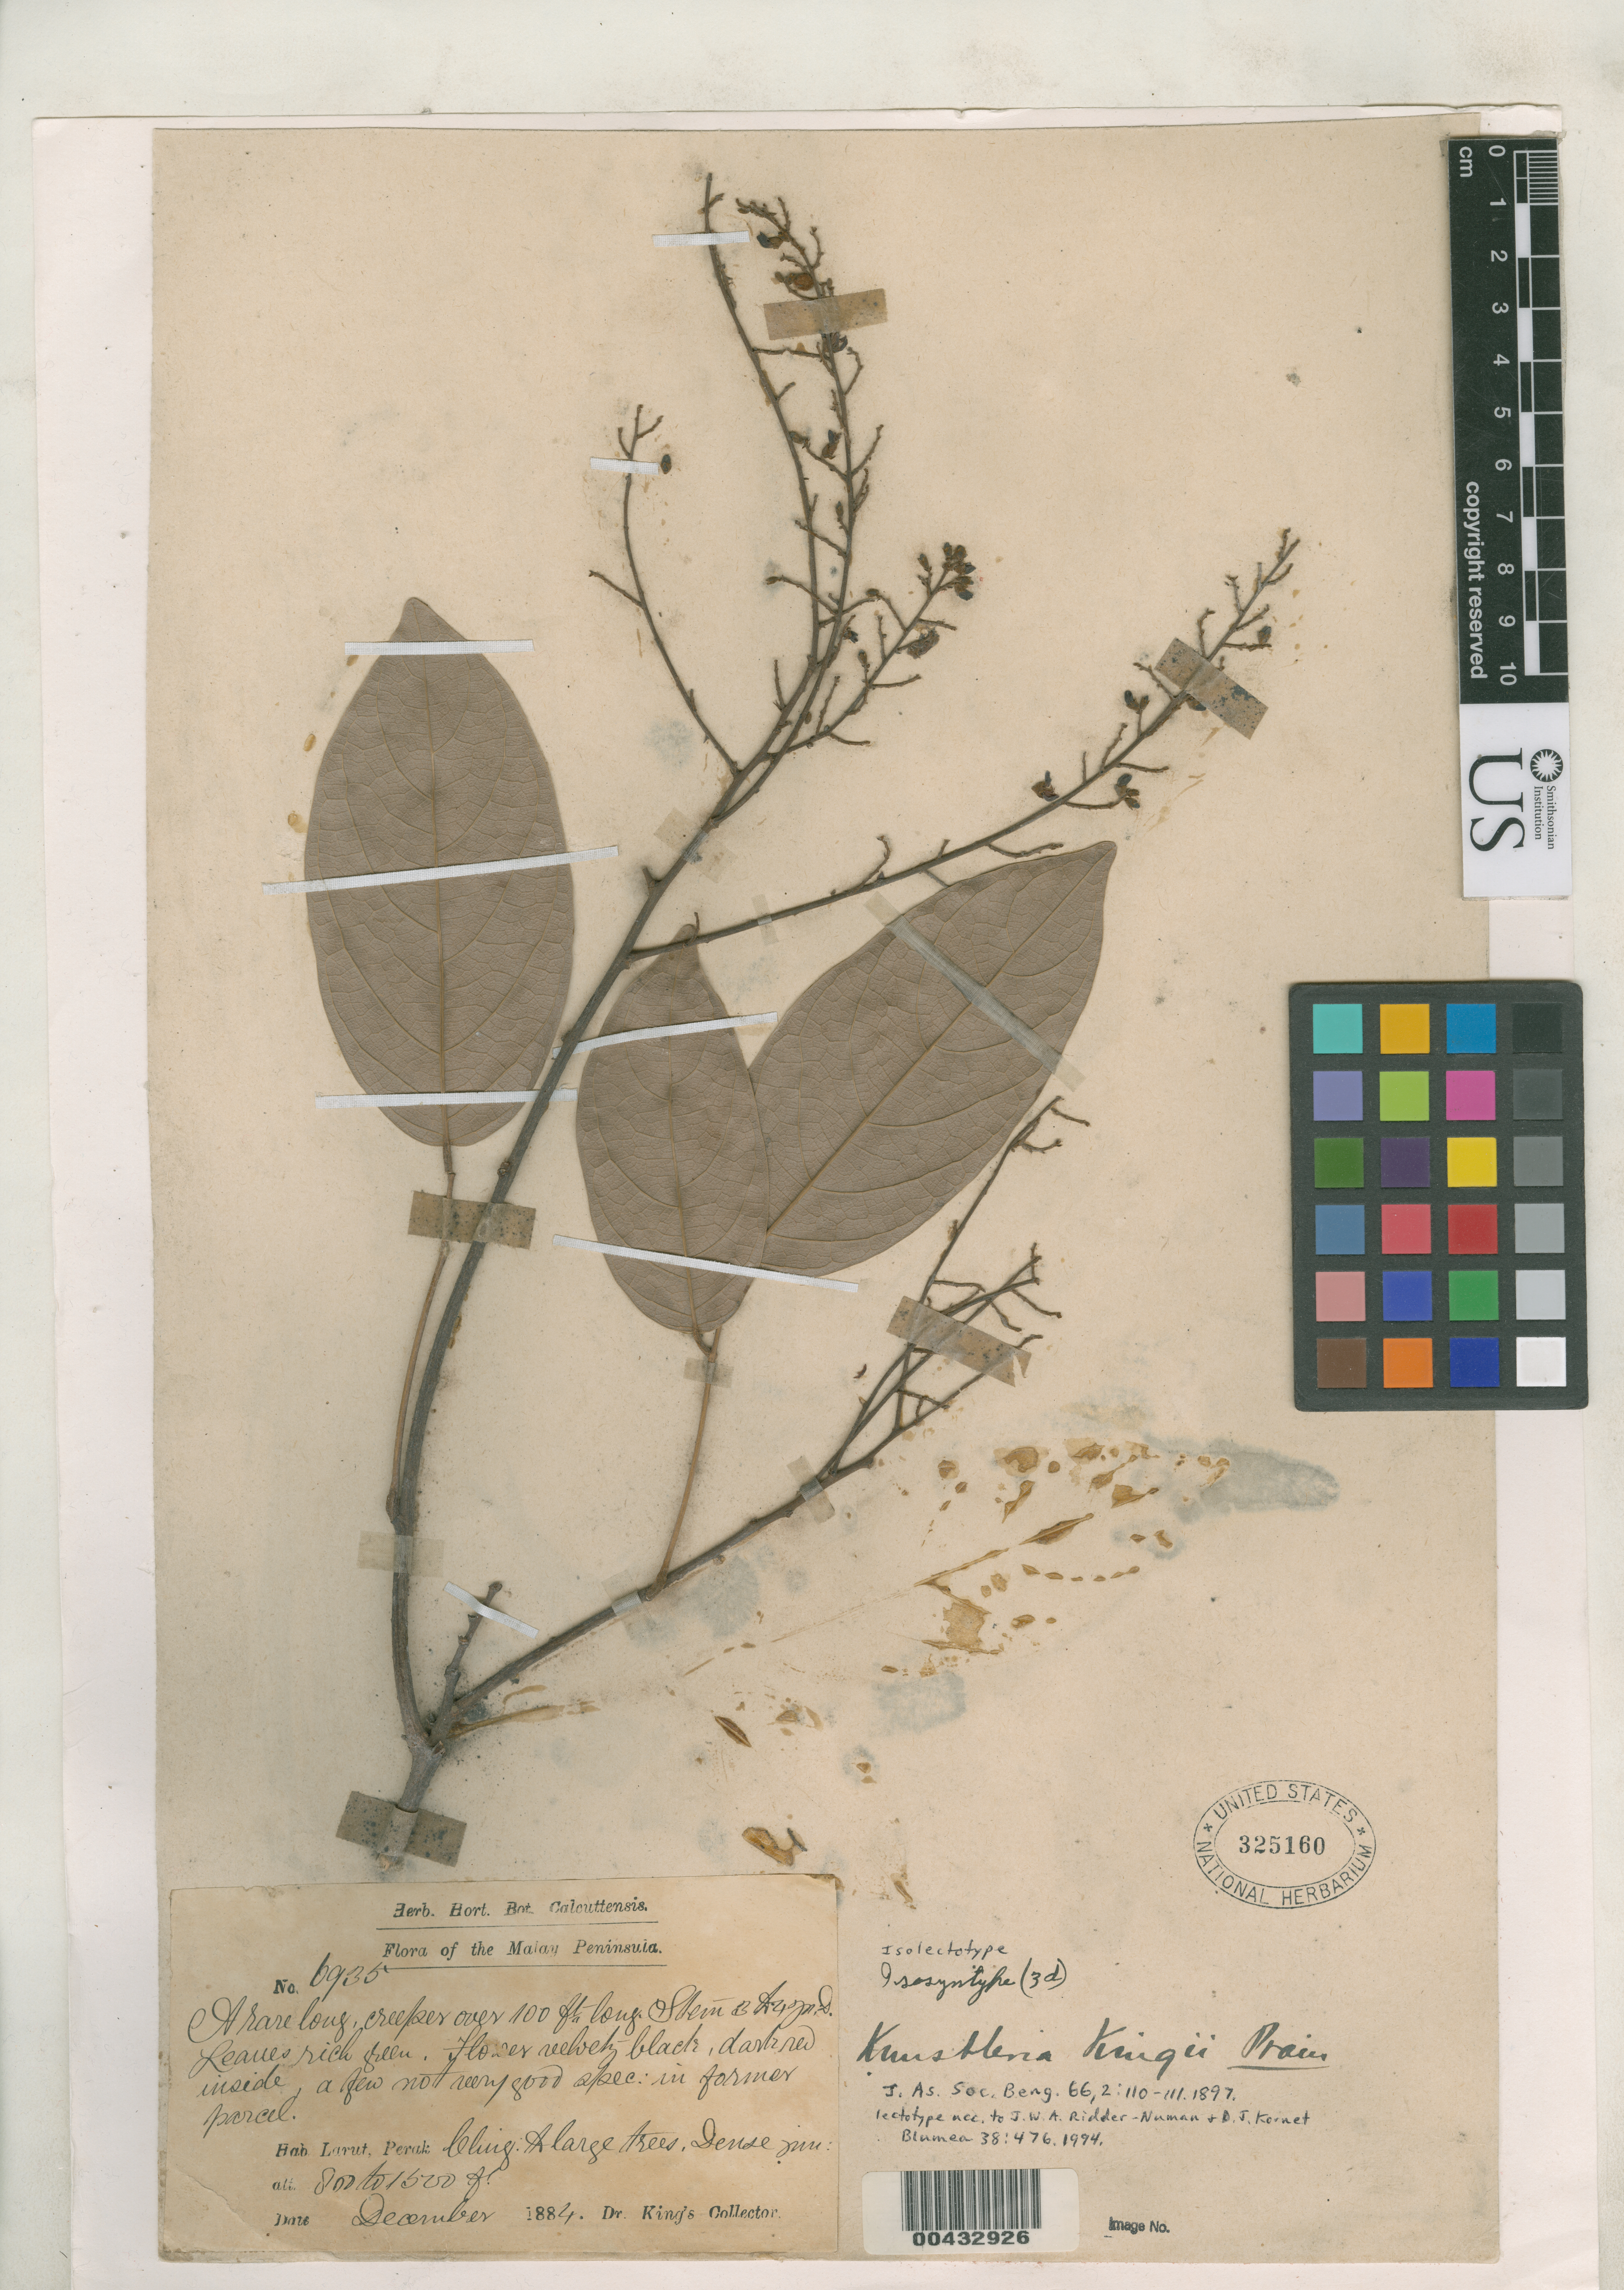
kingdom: Plantae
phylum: Tracheophyta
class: Magnoliopsida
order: Fabales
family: Fabaceae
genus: Kunstleria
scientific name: Kunstleria kingii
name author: Prain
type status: Isolectotype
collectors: Dr. King's collector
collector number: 69351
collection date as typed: Dec 1884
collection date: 1884-12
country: Malaysia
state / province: Perak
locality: Larut, Cling. [Malay Peninsula]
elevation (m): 457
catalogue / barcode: US 325160